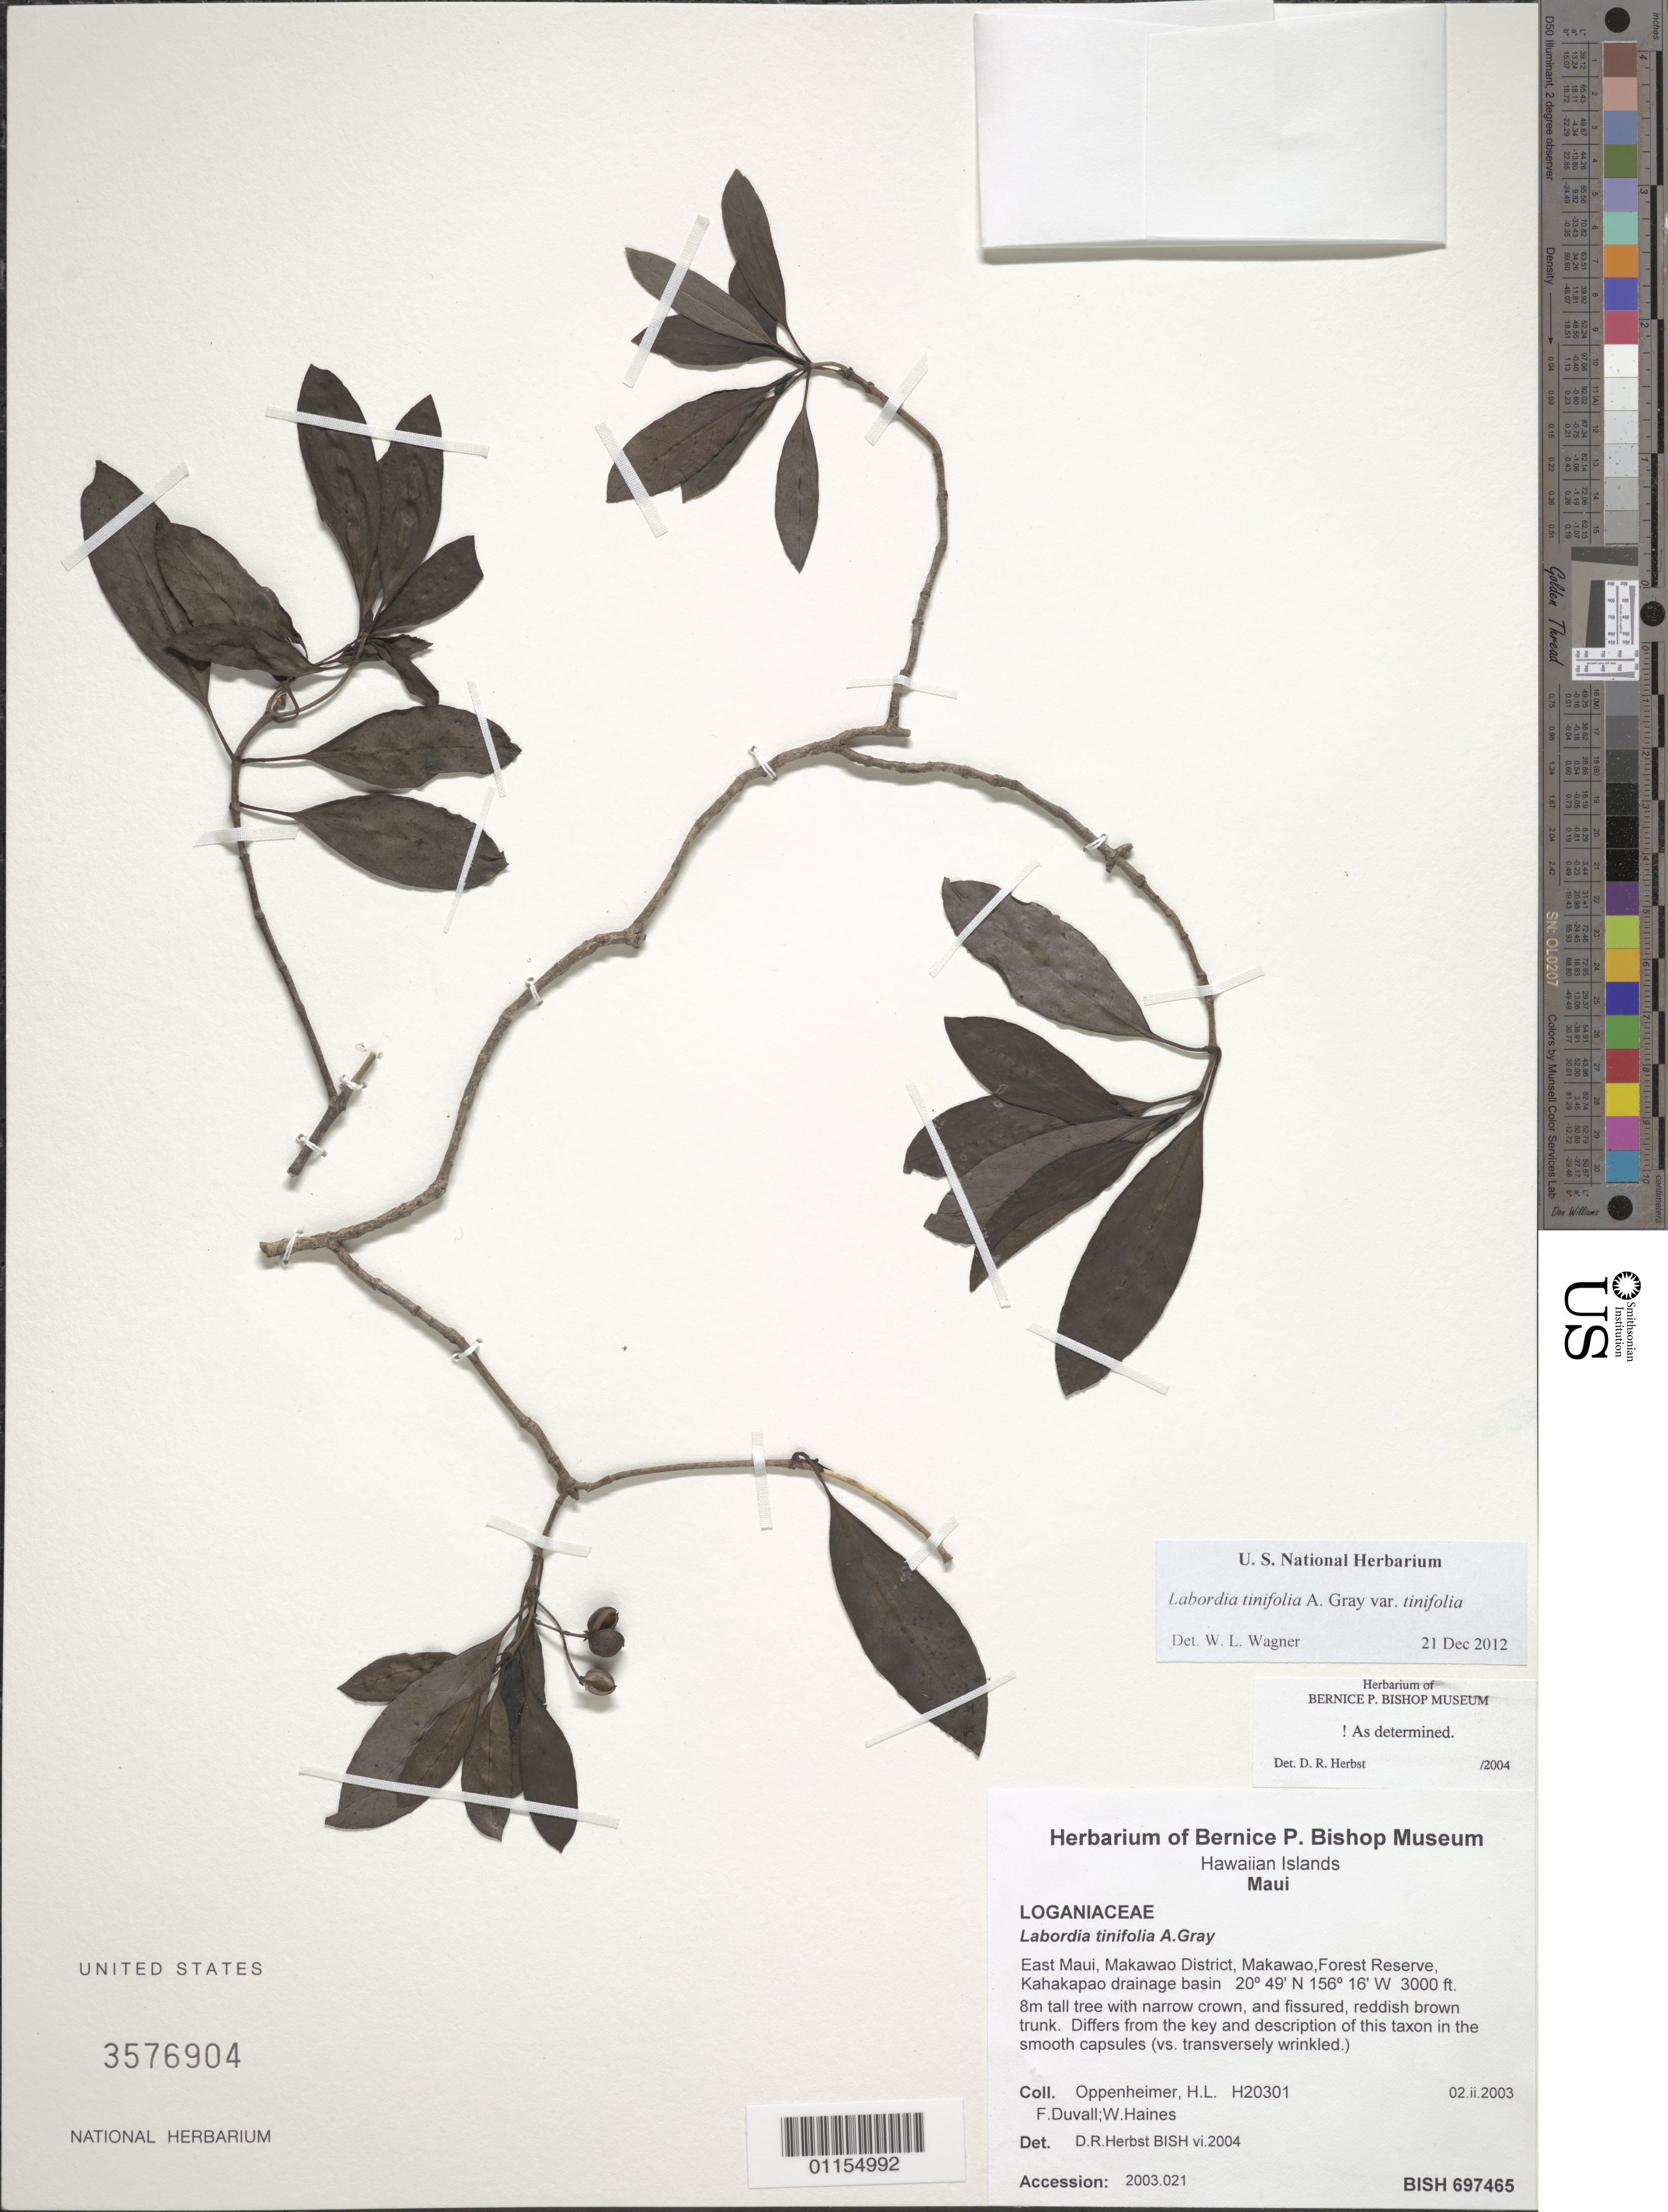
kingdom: Plantae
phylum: Tracheophyta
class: Magnoliopsida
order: Gentianales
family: Loganiaceae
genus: Geniostoma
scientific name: Geniostoma tinifolium var. tinifolium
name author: A. Gray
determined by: Wagner, W. L., (BOT), Smithsonian Institution - National Museum of Natural History (UNITED STATES)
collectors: H. L. Oppenheimer, F. Duvall & W. Haines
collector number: H20301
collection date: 2003-02-02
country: United States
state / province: Hawaii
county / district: Maui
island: Maui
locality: East Maui, Makawao District, Makawao Forest Reserve, Kahakapao drainage basin.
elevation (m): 914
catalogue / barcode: US 3576904